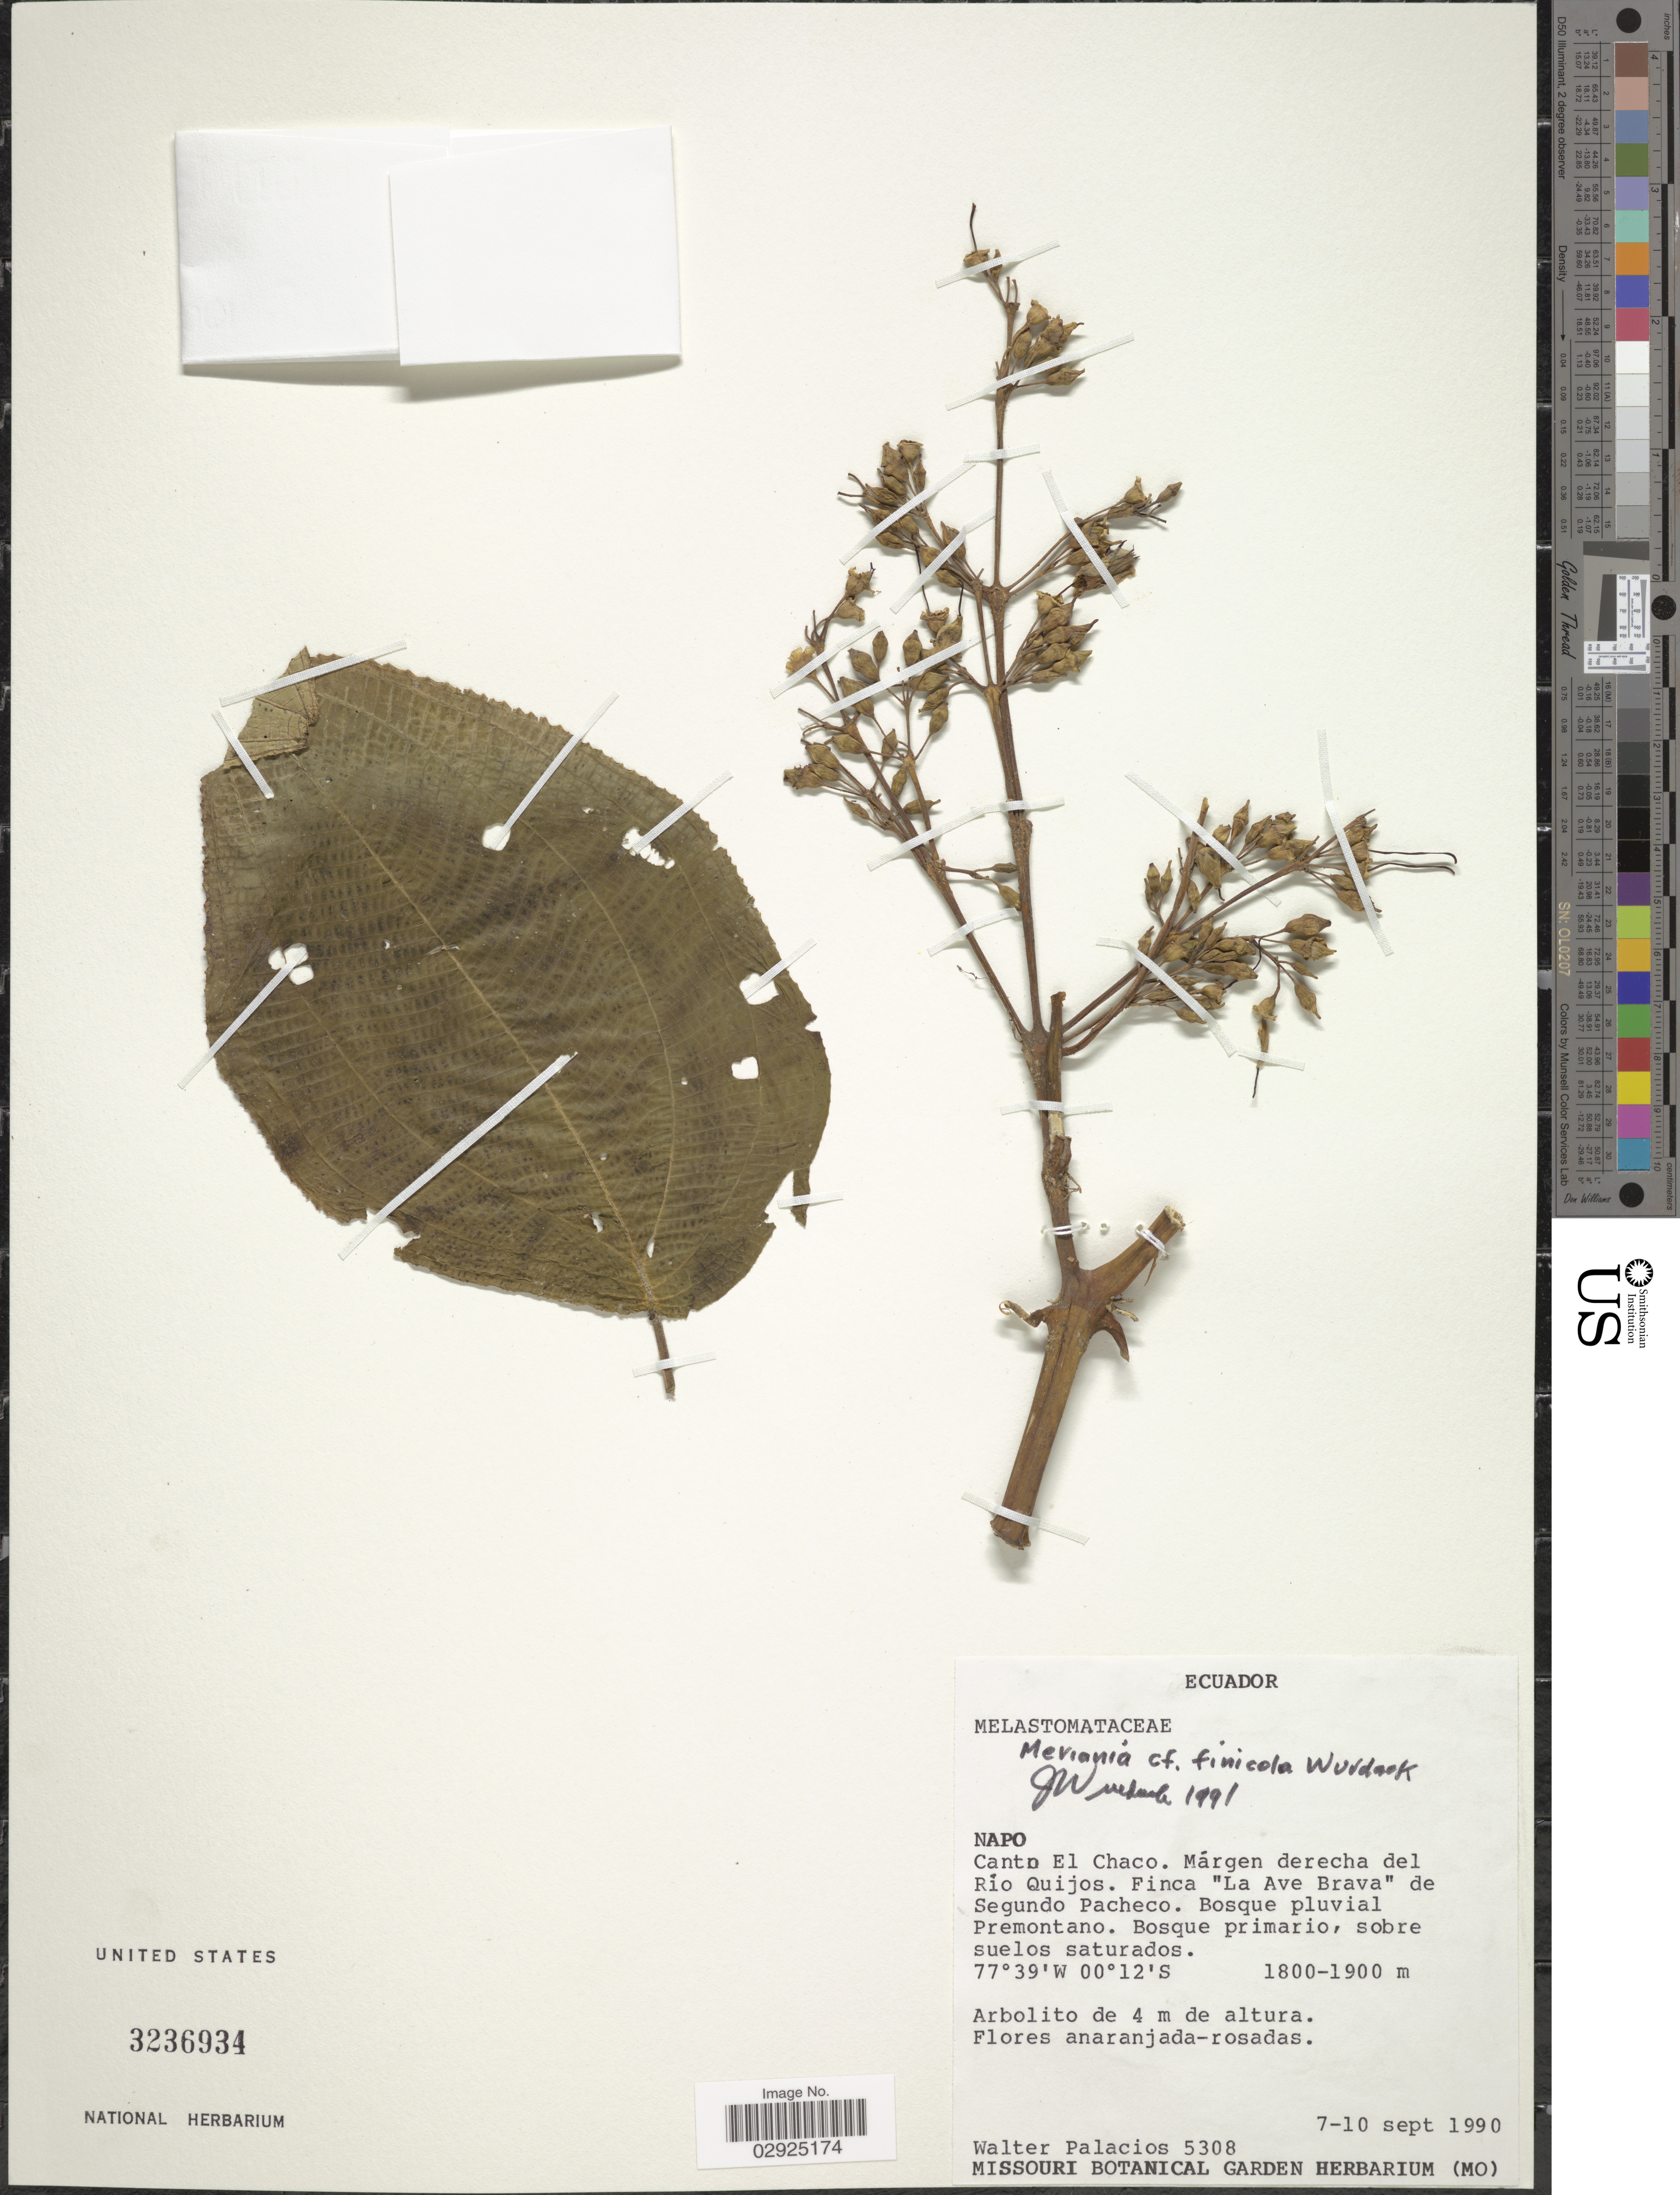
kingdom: Plantae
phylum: Tracheophyta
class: Magnoliopsida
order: Myrtales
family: Melastomataceae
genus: Meriania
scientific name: Meriania finicola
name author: Wurdack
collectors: W. Palacios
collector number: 5308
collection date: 1990-09-07/1990-09-10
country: Ecuador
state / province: Napo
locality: Canto El Chaco. Márgen derecha del Río Quijos. Finca "La Ave Brava" de Segunda Pacheco. Bosque pluvial Premontano.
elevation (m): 1800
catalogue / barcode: US 3236934